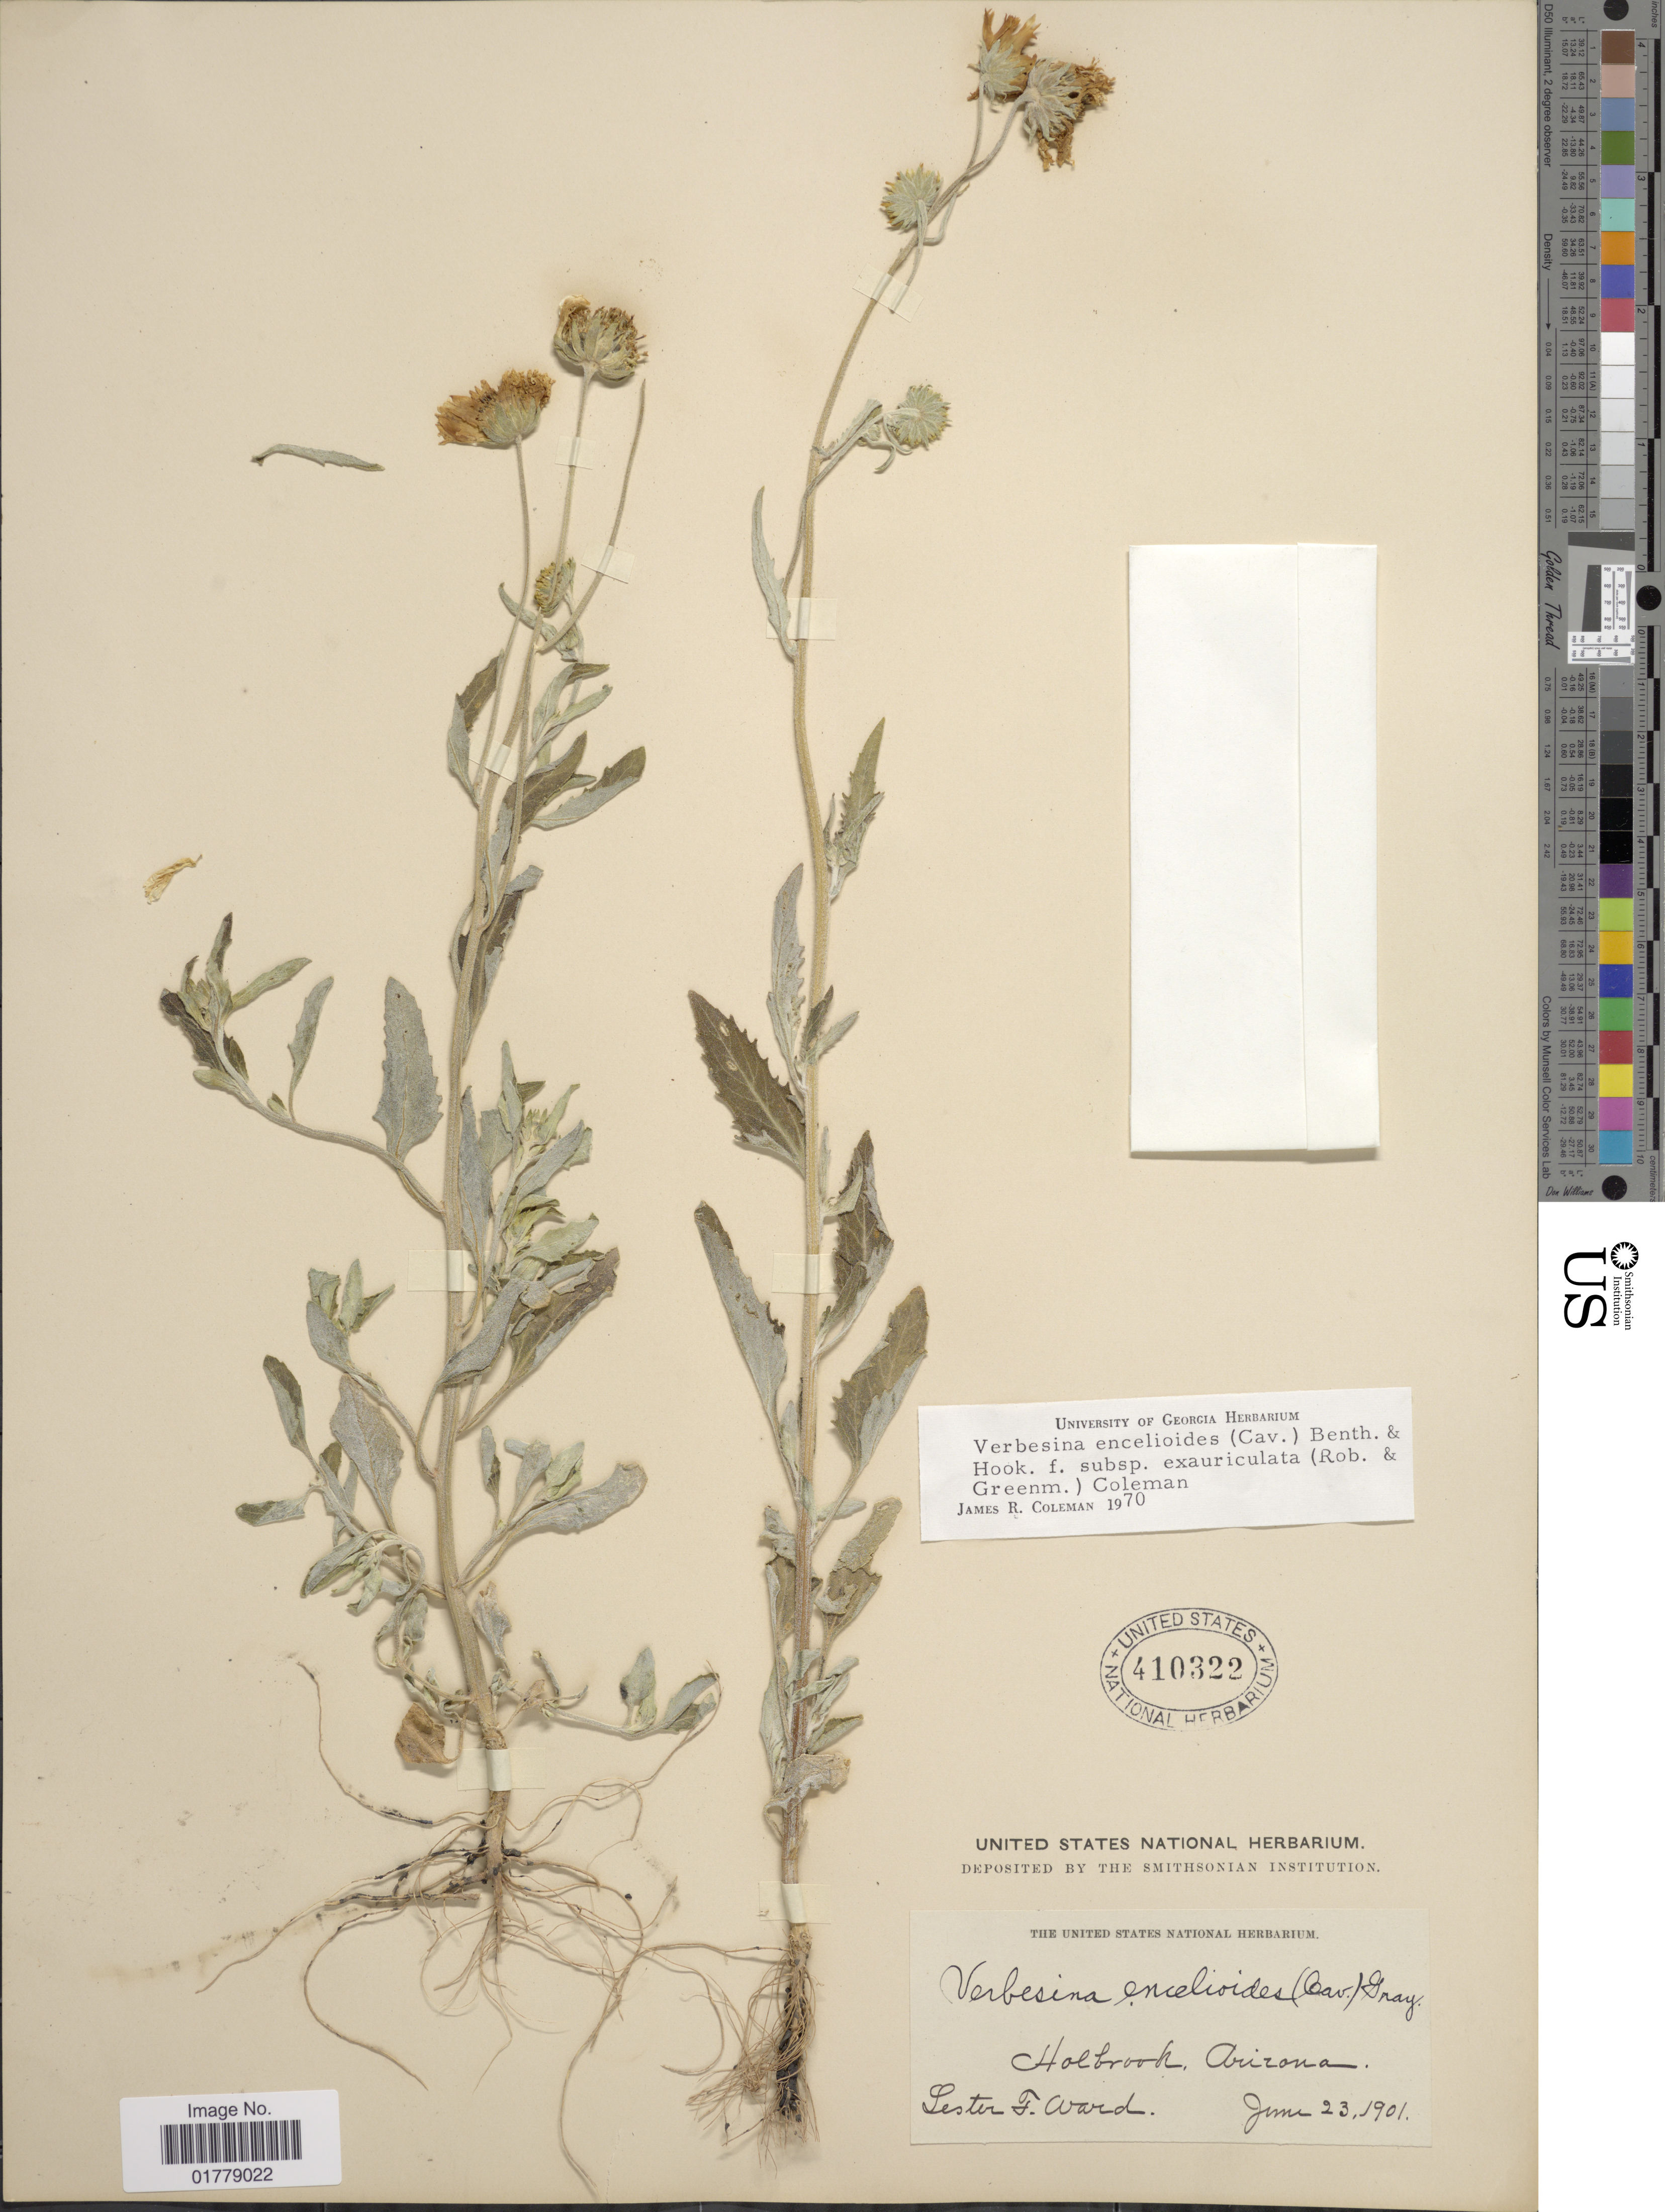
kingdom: Plantae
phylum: Tracheophyta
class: Magnoliopsida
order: Asterales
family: Asteraceae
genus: Verbesina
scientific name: Verbesina encelioides var. cana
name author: (B.L. Rob.) Greenm.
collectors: L. F. Ward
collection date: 1901-06-23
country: United States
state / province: Arizona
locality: Holbrook, Arizona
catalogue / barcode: US 410322